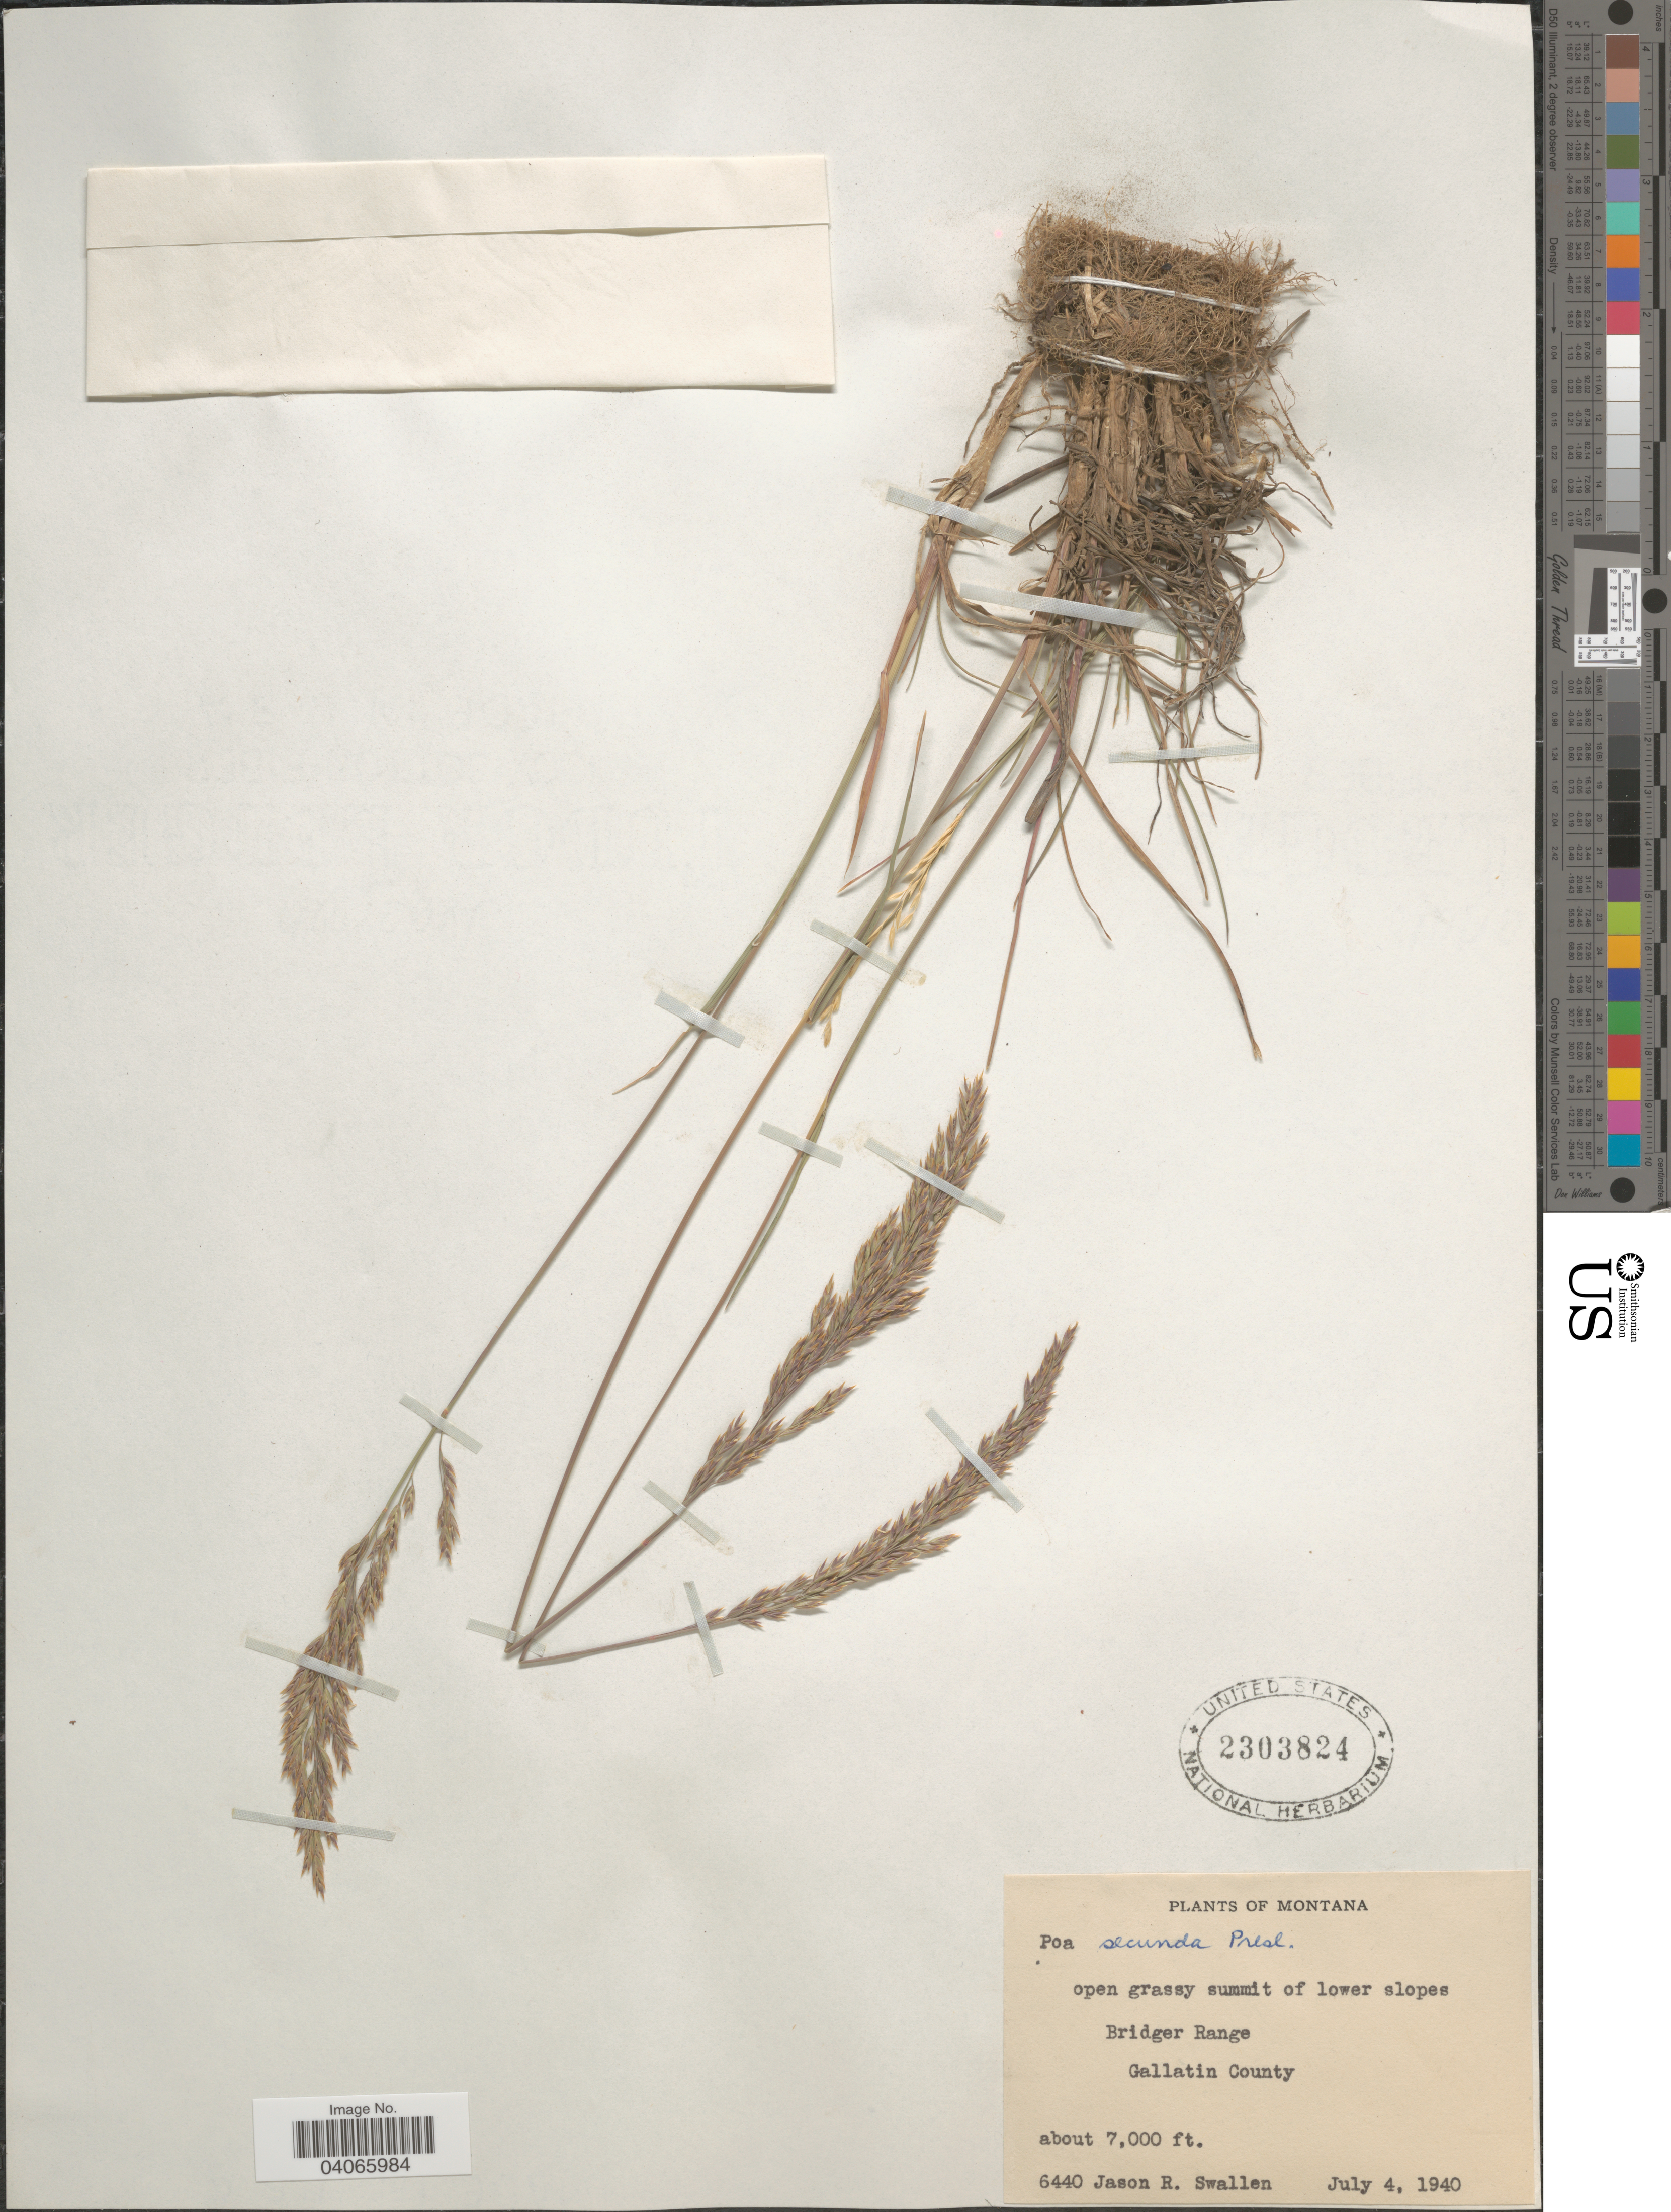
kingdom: Plantae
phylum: Tracheophyta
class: Liliopsida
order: Poales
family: Poaceae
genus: Poa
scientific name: Poa secunda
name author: J. Presl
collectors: J. R. Swallen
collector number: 6440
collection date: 1940-07-04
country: United States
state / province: Montana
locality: Summit of lower slopes. Bridger Range. Gallatin County.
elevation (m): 2134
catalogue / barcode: US 2303824